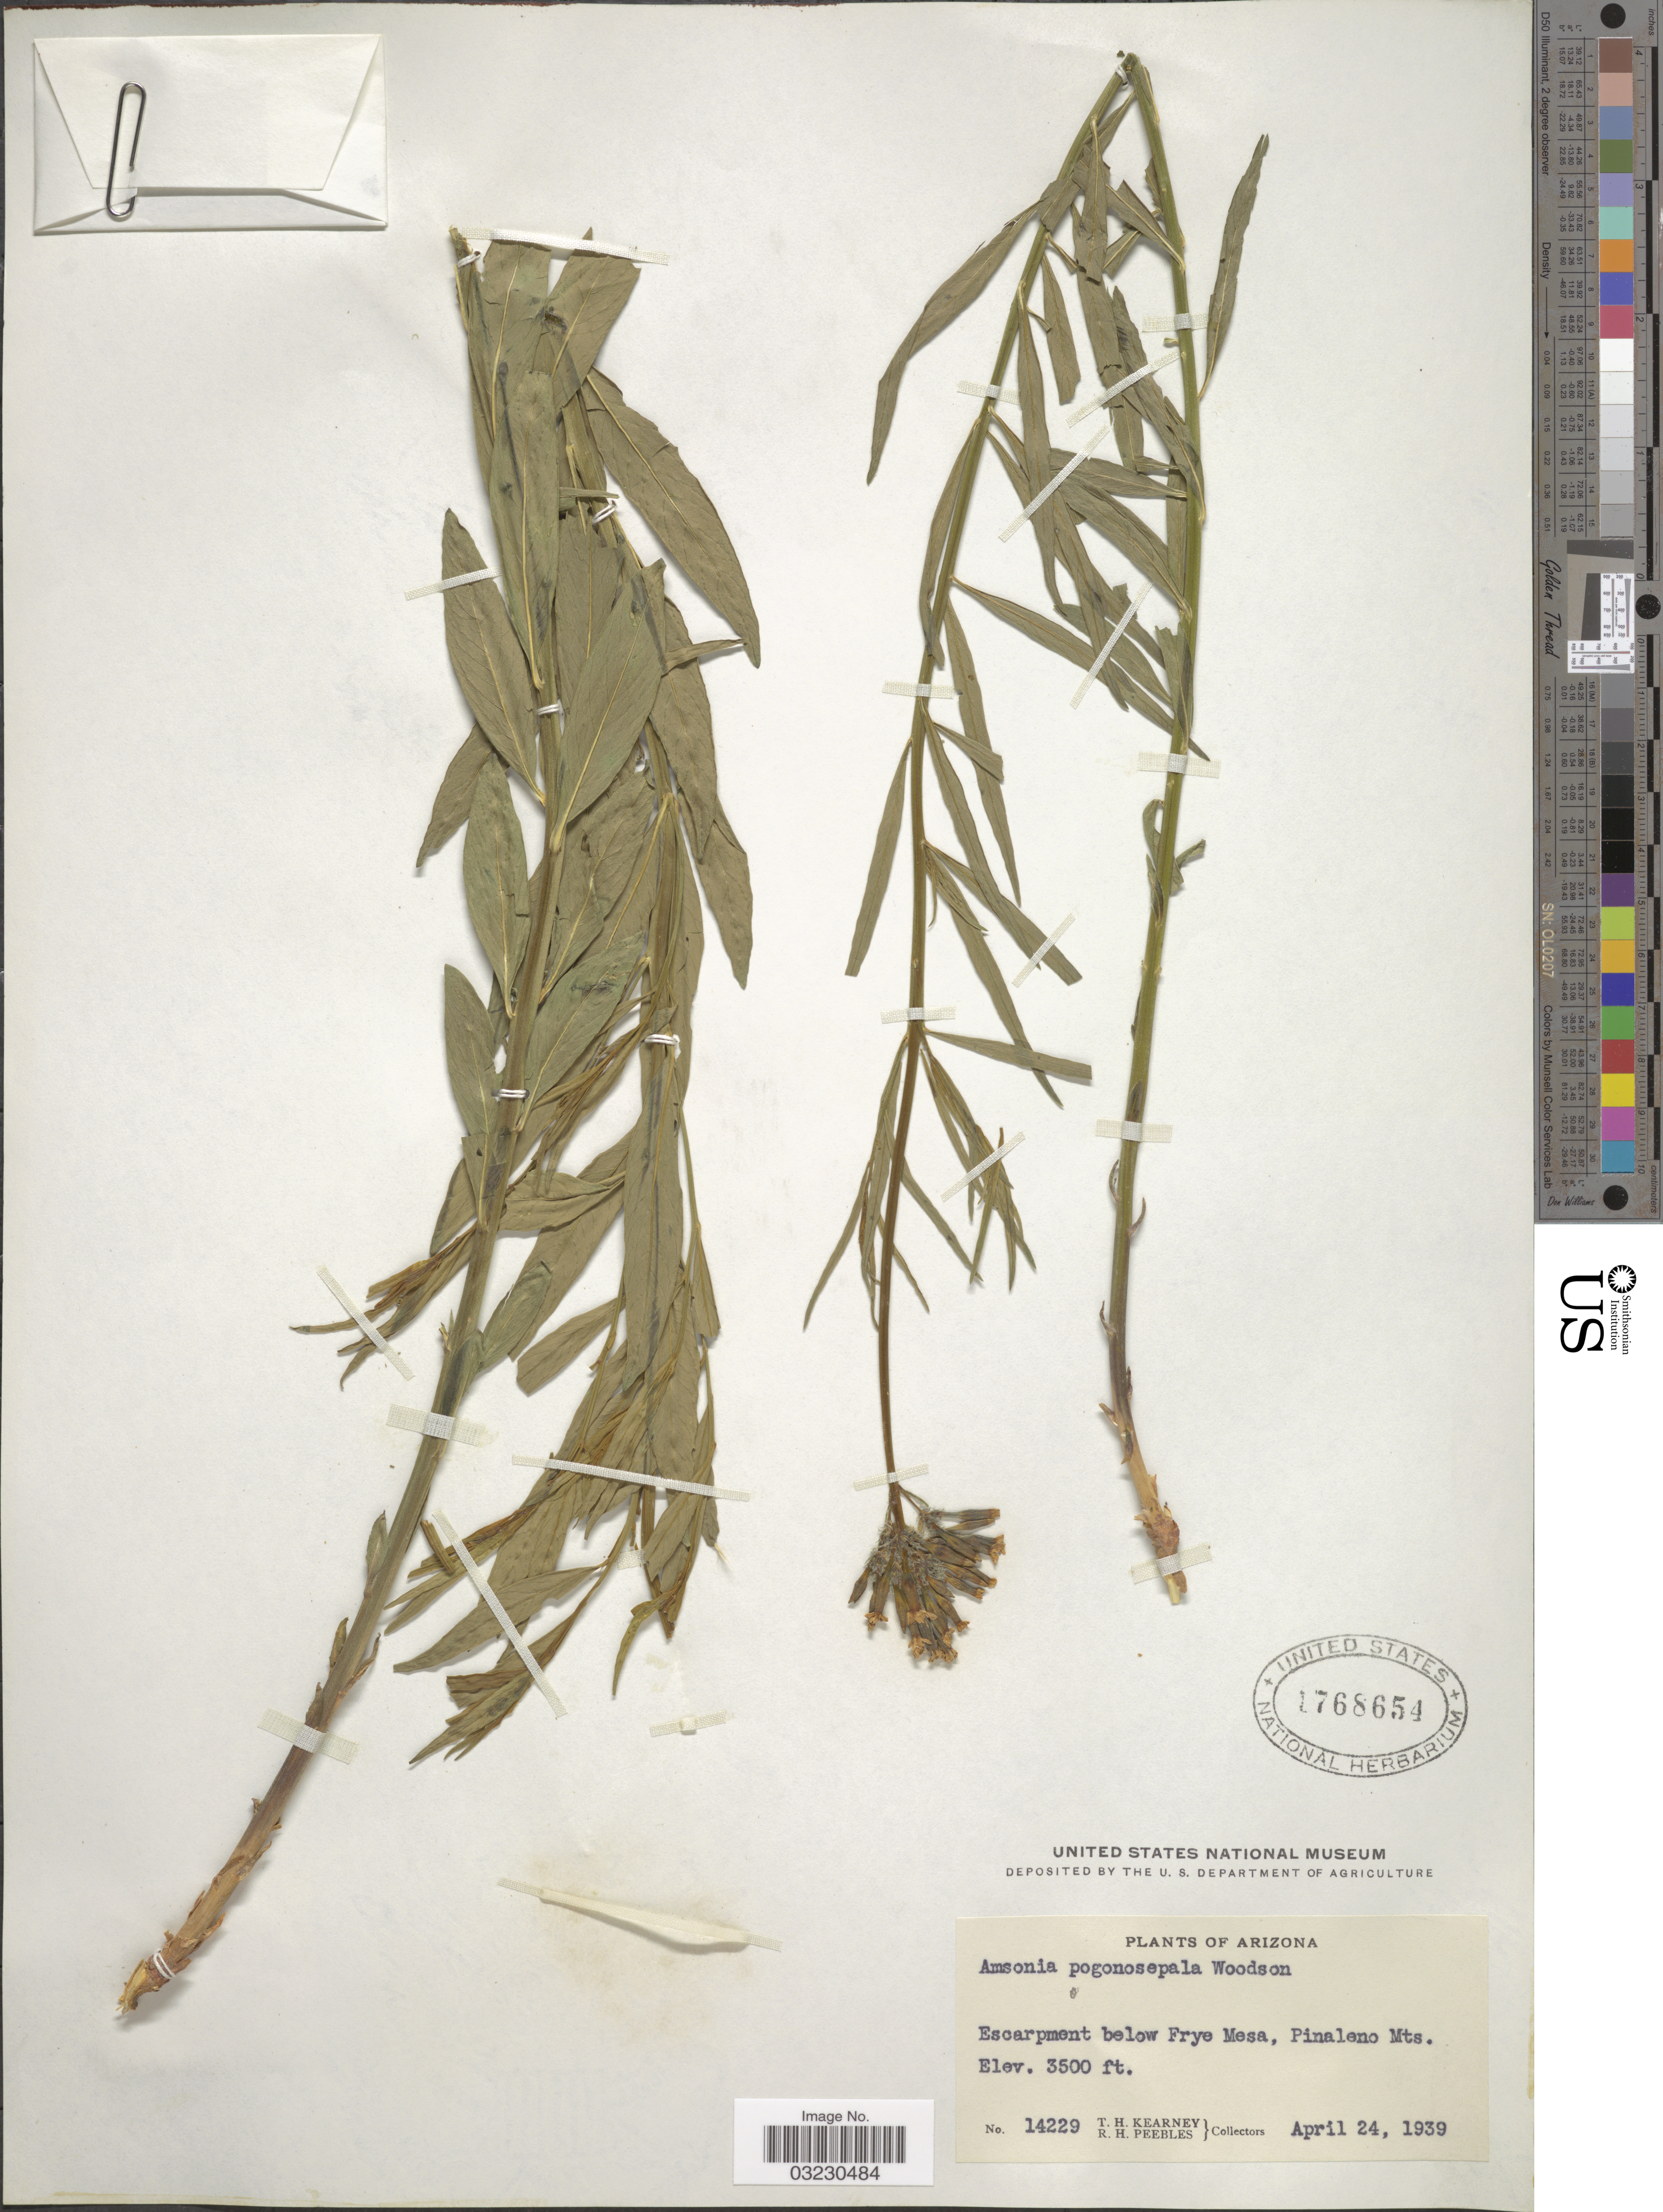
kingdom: Plantae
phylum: Tracheophyta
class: Magnoliopsida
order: Gentianales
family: Apocynaceae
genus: Amsonia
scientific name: Amsonia pogonosepala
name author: Woodson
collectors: T. H. Kearney & R. H. Peebles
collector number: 14229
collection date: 1939-04-24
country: United States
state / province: Arizona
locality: Escarpment below Frye Mesa, Pinaleno Mts.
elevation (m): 1067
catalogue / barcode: US 1768654